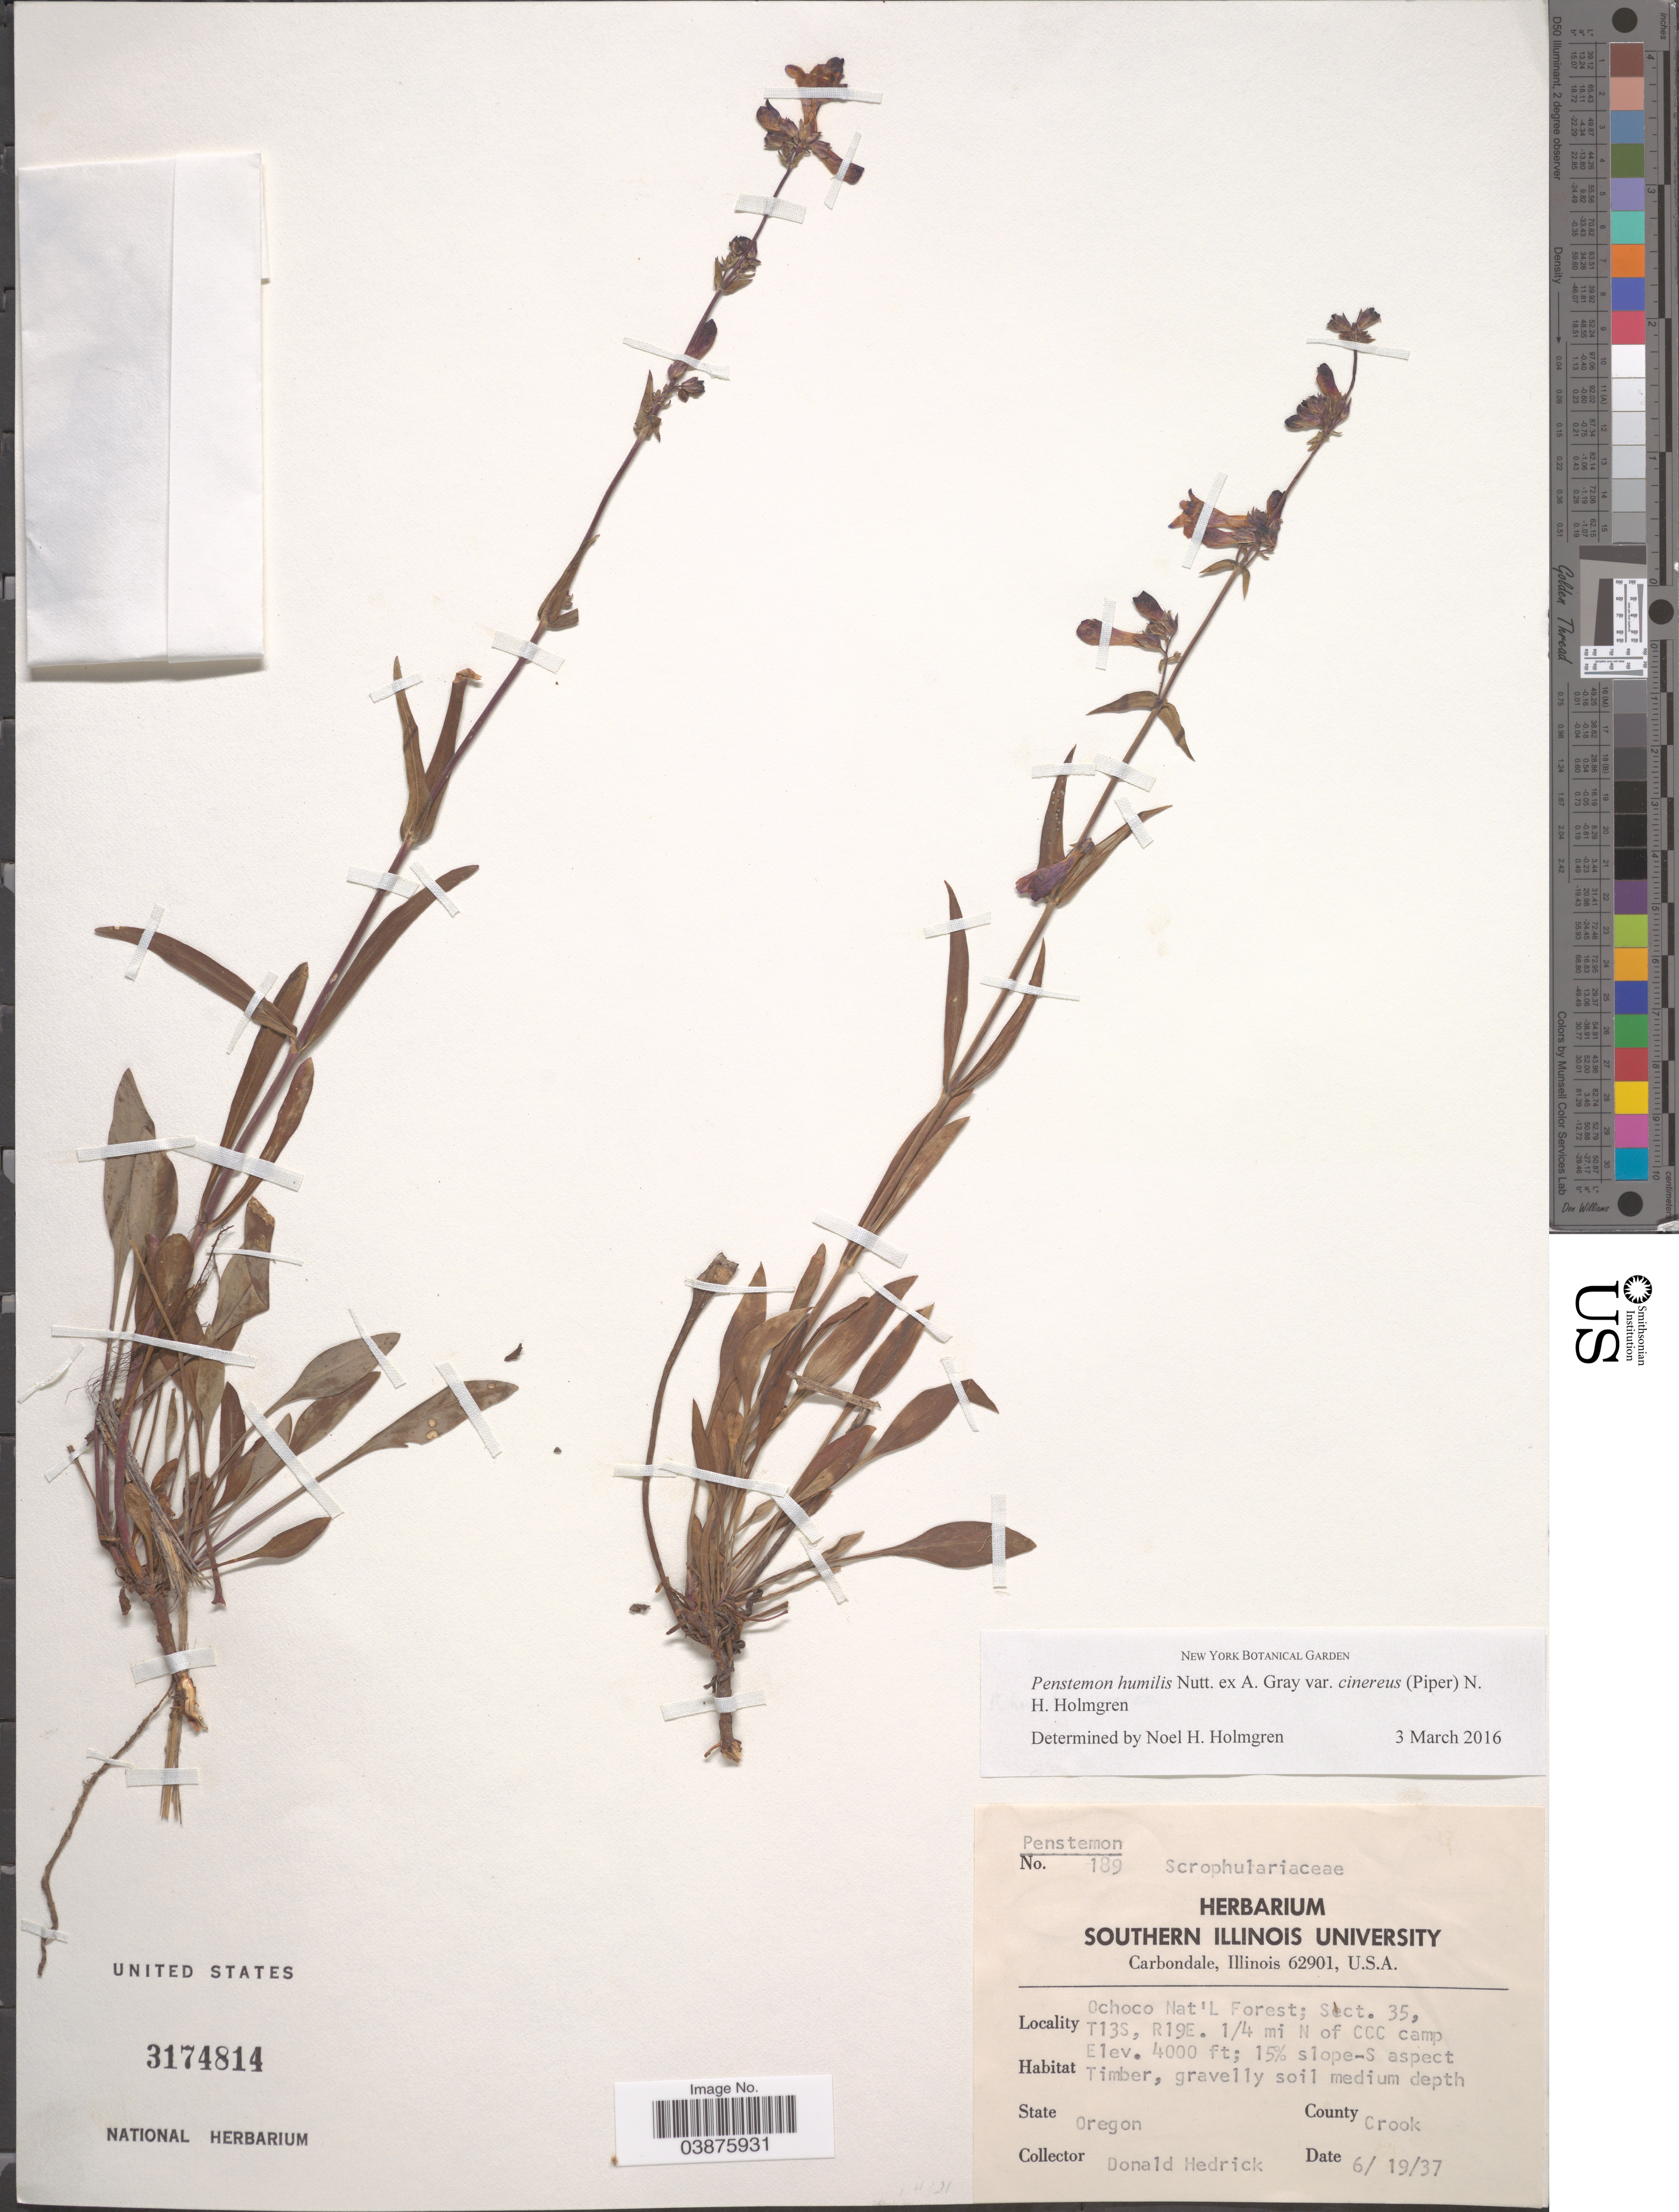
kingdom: Plantae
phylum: Tracheophyta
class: Magnoliopsida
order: Lamiales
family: Plantaginaceae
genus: Penstemon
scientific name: Penstemon humilis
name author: Nutt. ex A. Gray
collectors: D. Hedrick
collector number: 189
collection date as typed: Transcribed d/m/y: 19/6/37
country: United States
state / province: Oregon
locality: Ochoco Nat'l Forest; Sect. 35, T13S, R19E. 1/4 mi N of CCC camp. 15% slope-S aspect. County Crook.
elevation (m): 1219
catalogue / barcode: US 3174814